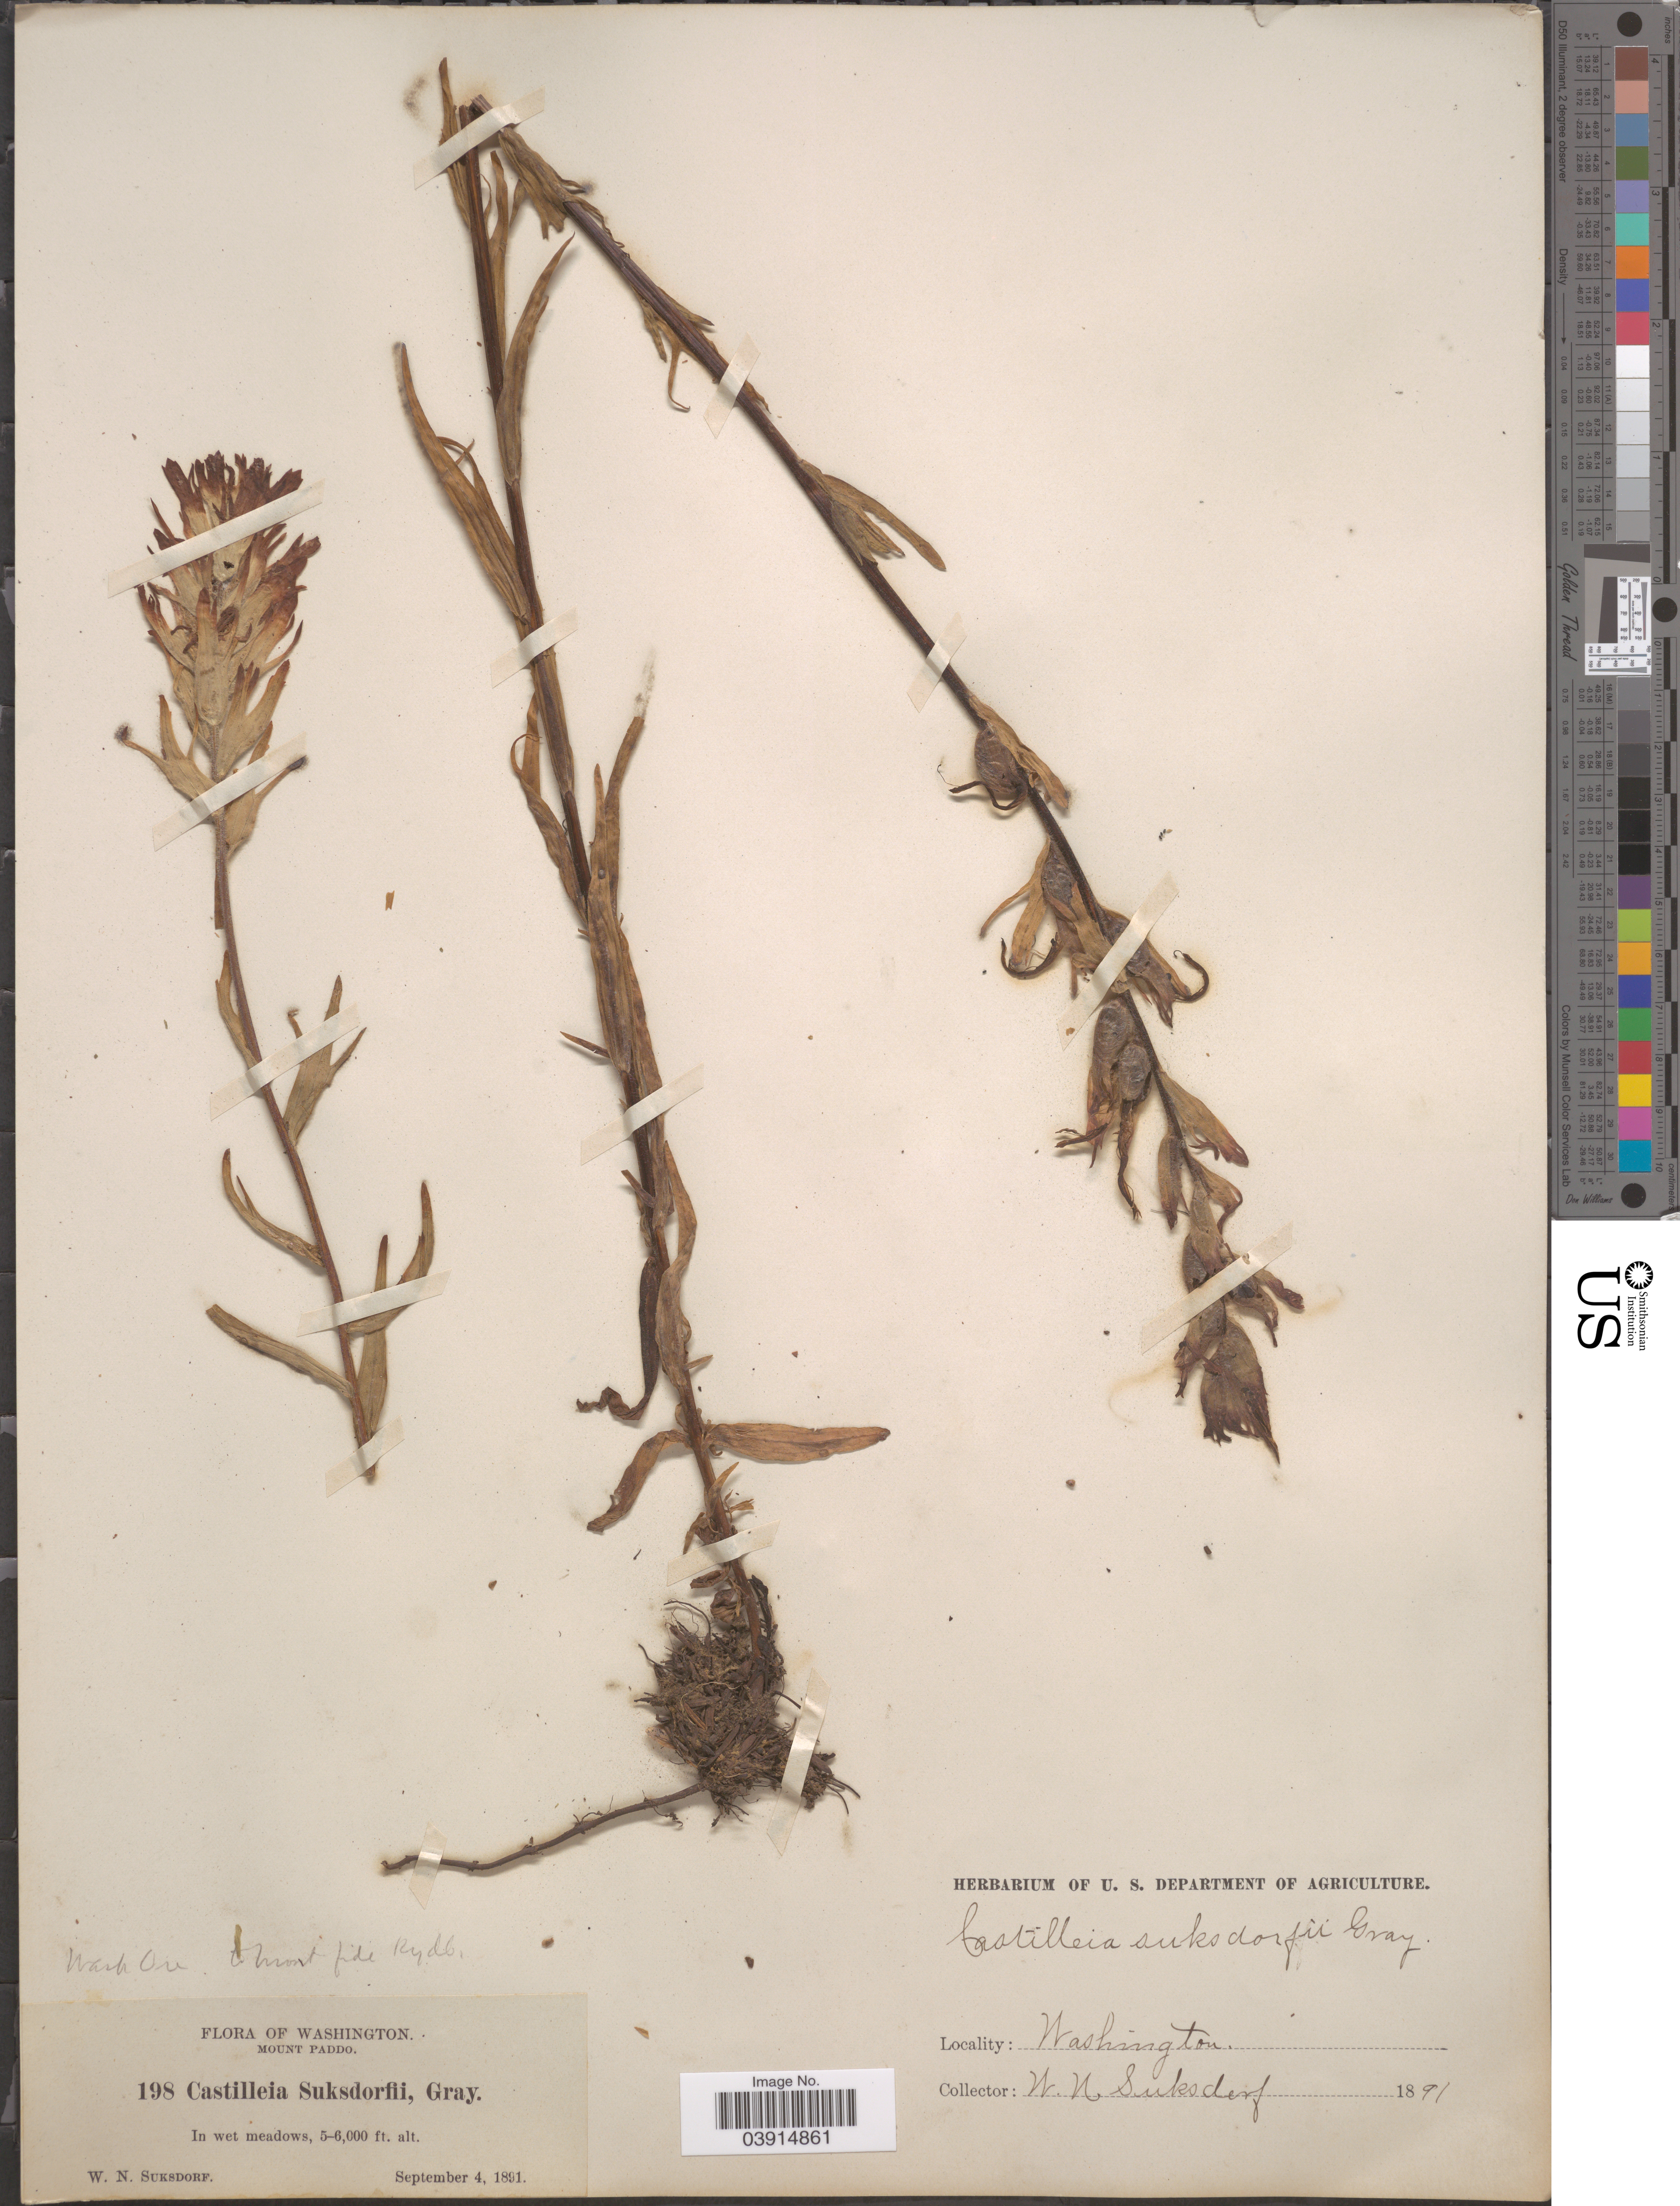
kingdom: Plantae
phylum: Tracheophyta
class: Magnoliopsida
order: Lamiales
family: Orobanchaceae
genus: Castilleja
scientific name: Castilleja sp.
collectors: W. N. Suksdorf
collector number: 198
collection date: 1891-09-04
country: United States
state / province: Washington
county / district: Skamania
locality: Mount Paddo. In wet meadows.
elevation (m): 1524